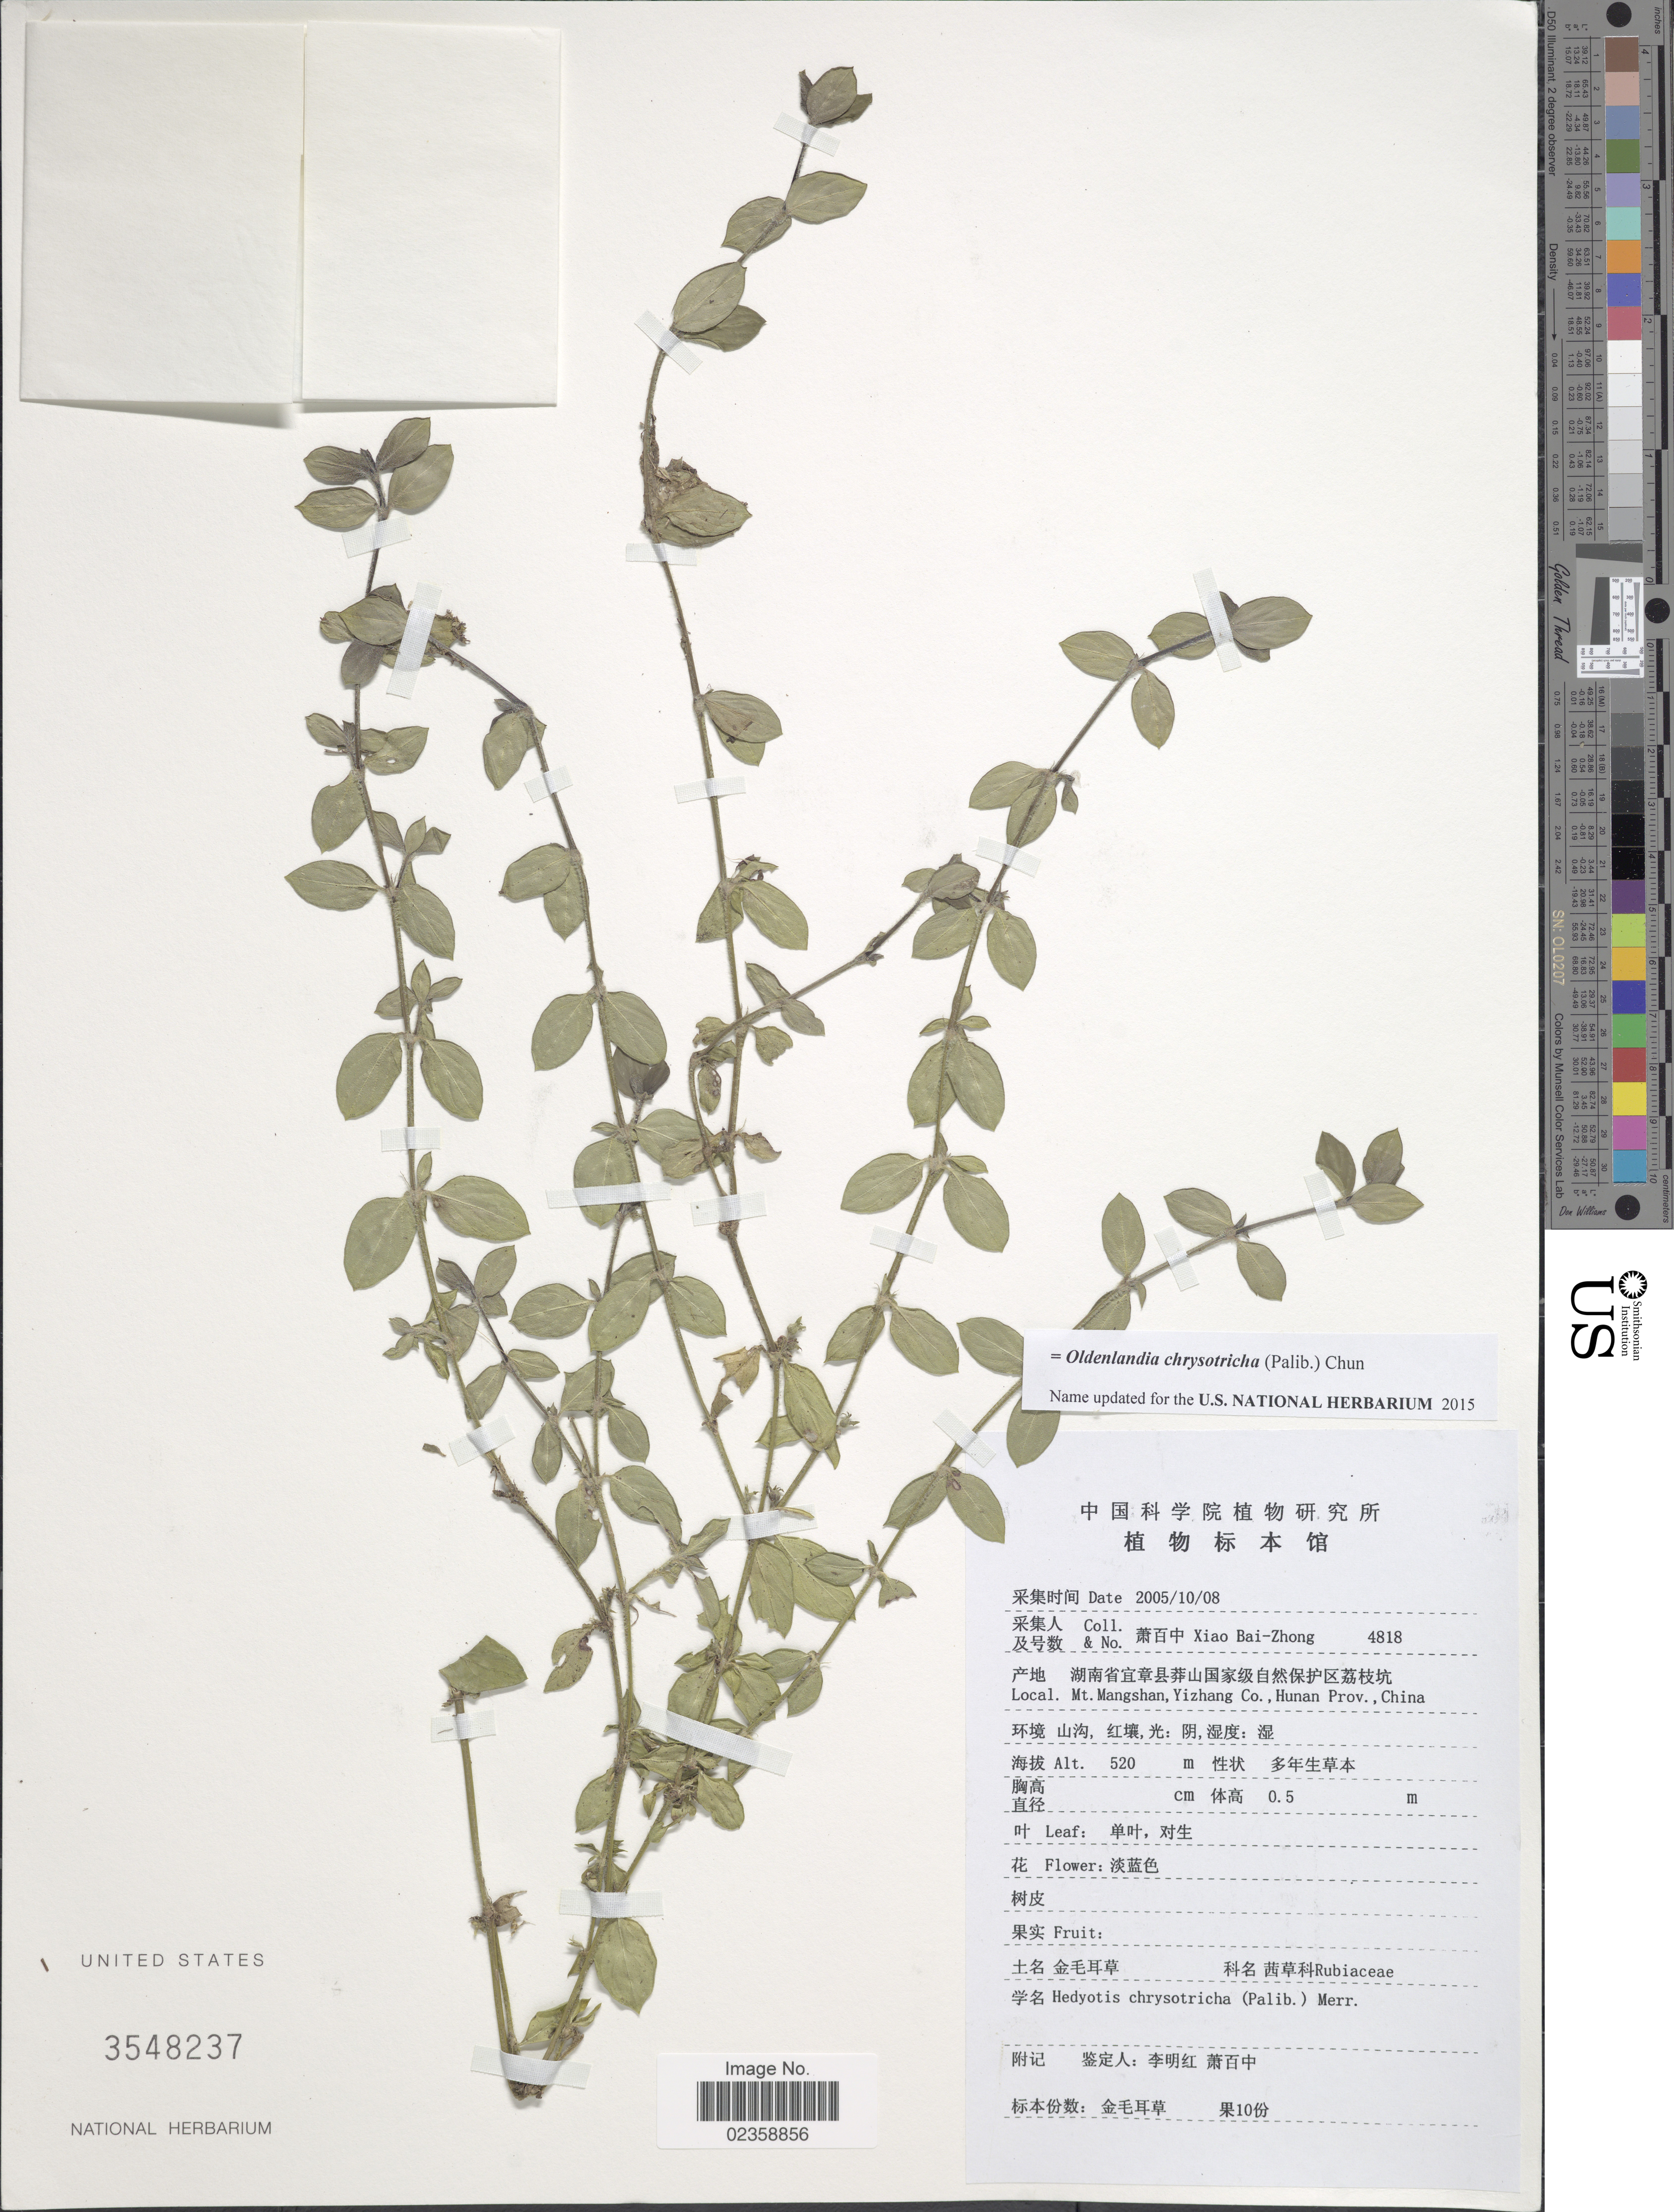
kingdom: Plantae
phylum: Tracheophyta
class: Magnoliopsida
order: Gentianales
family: Rubiaceae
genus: Oldenlandia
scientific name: Oldenlandia chrysotricha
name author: (Palib.) Chun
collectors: B. Z. Xiao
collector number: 4818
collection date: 2005-10-08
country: China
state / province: Hunan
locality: Mt. Mangshan, Yizhang Co.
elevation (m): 520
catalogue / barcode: US 3548237